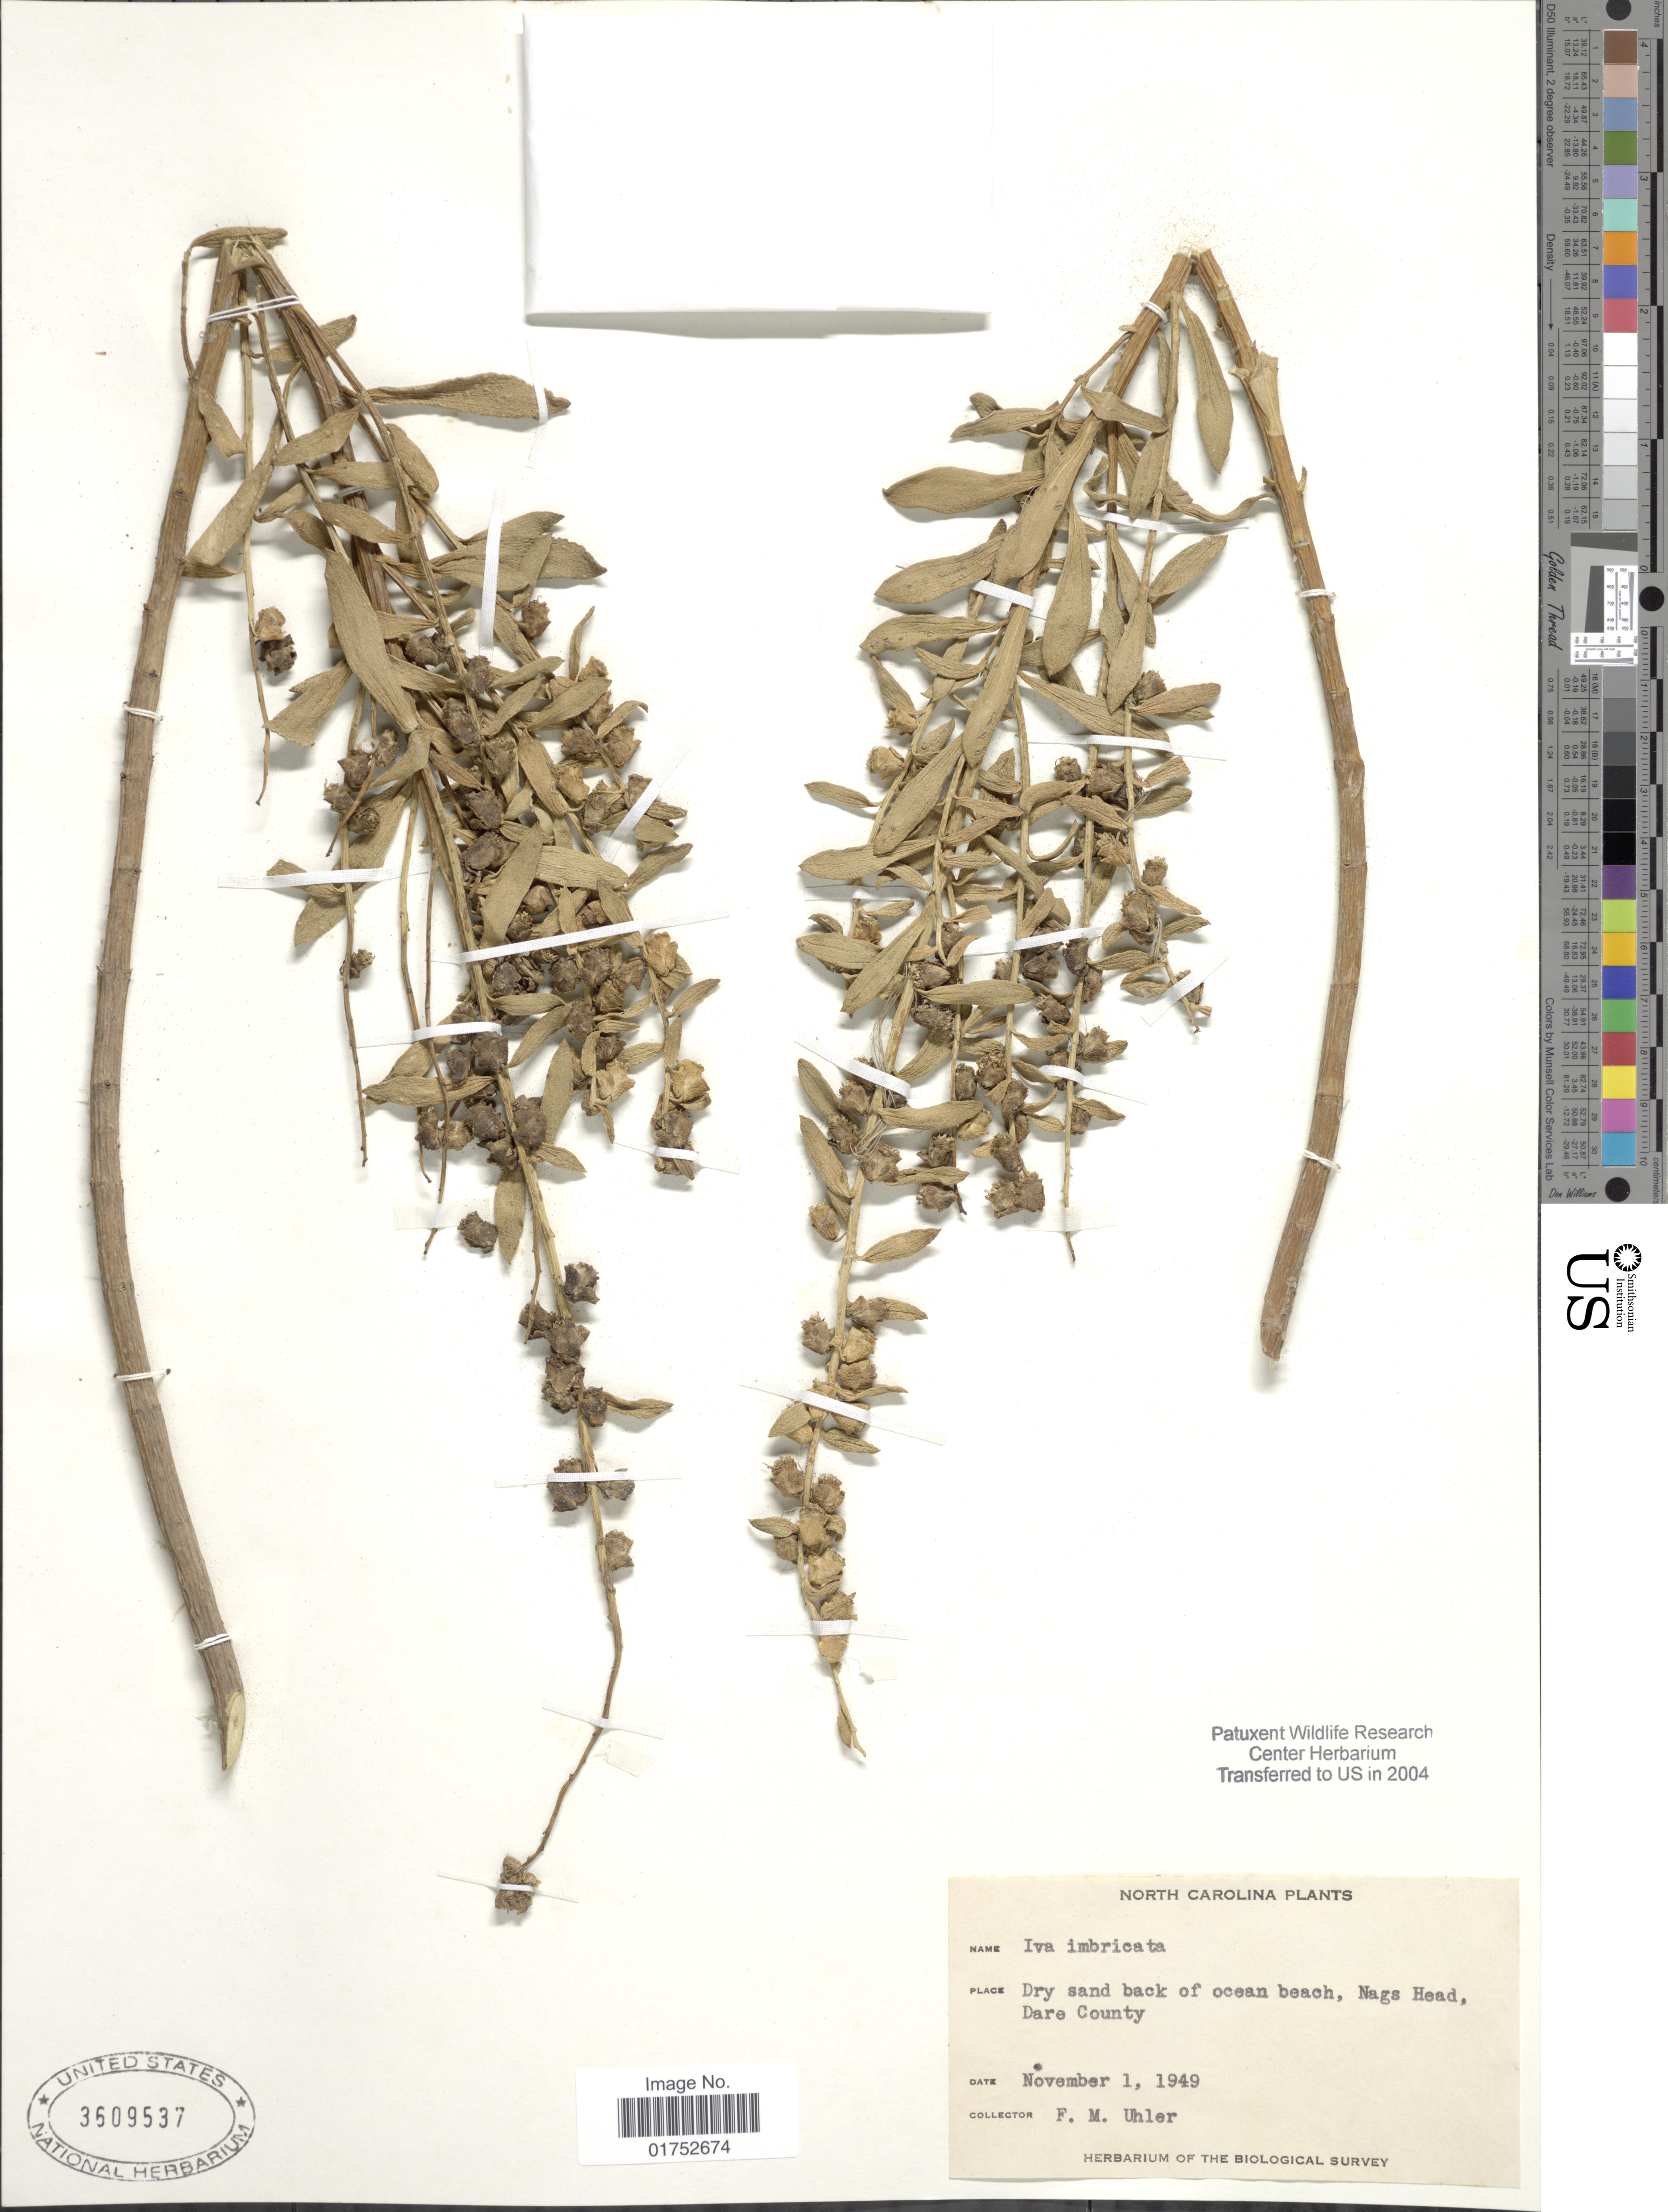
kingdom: Plantae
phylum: Tracheophyta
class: Magnoliopsida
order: Asterales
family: Asteraceae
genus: Iva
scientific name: Iva frutescens subsp. oraria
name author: (Bartlett) R.C. Jacks.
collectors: F. M. Uhler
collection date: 1949-11-01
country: United States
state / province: North Carolina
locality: Nags Head, Dare County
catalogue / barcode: US 3609537